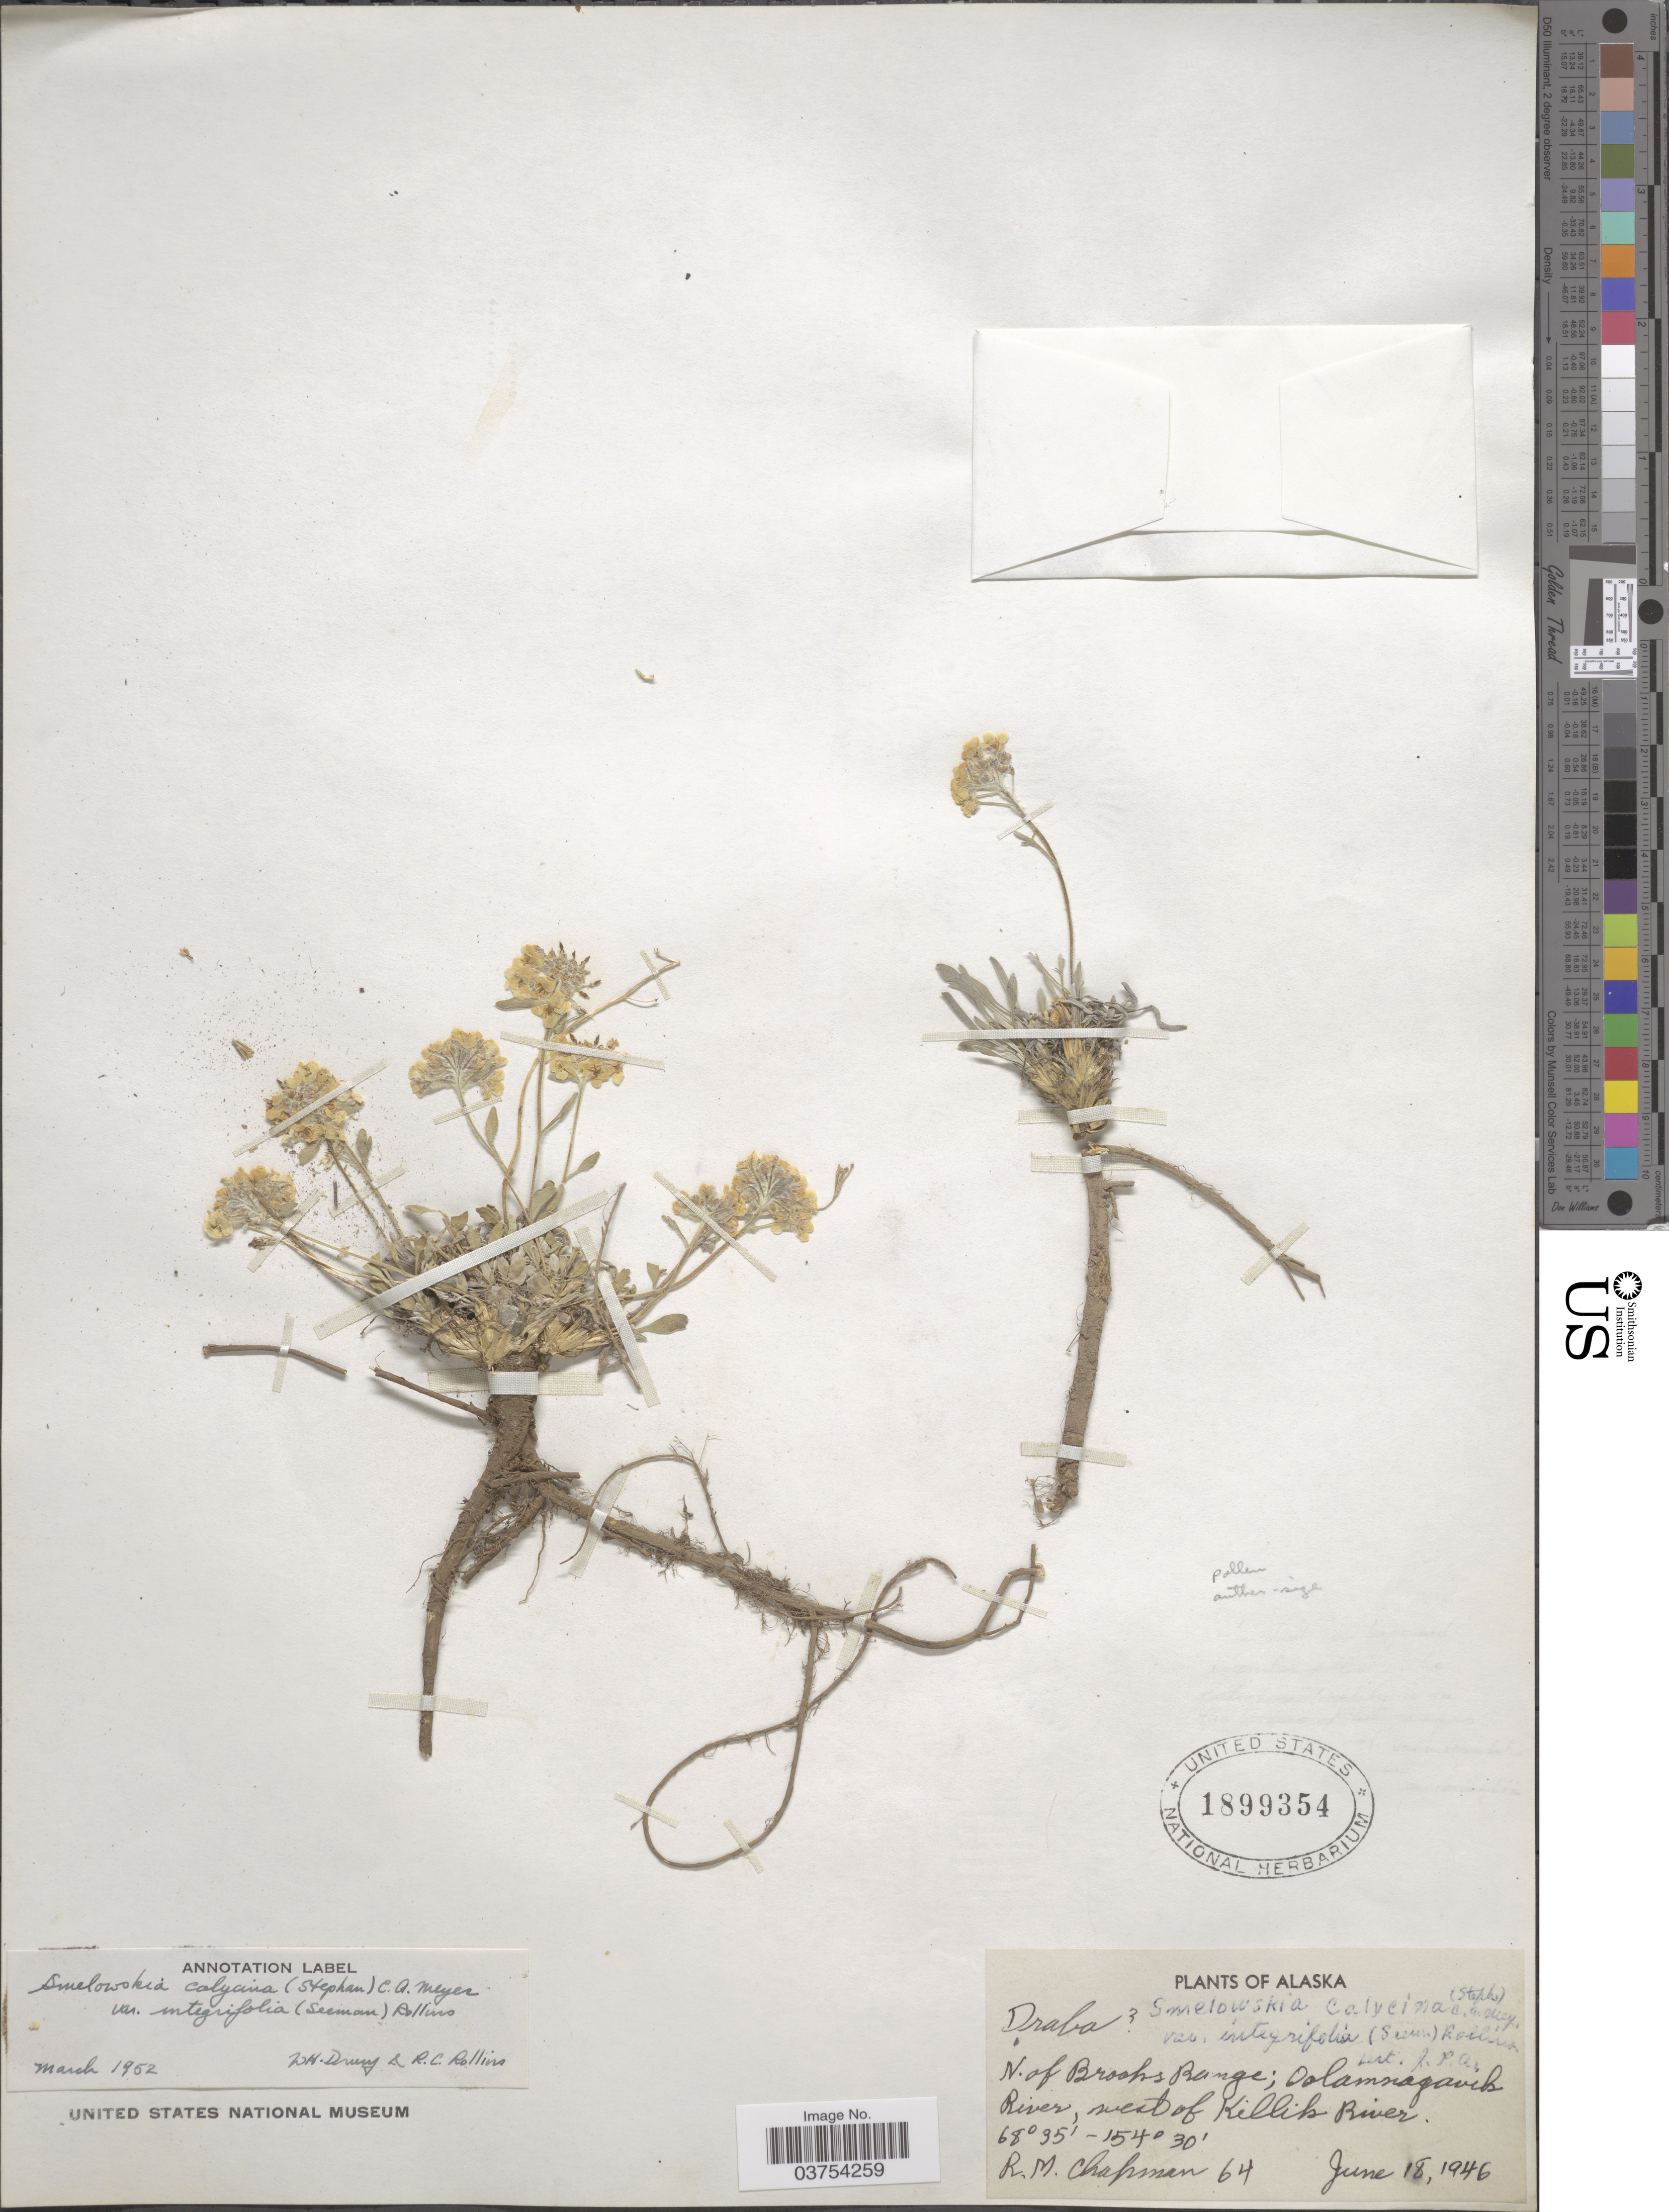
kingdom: Plantae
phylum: Tracheophyta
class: Magnoliopsida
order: Brassicales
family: Brassicaceae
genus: Smelowskia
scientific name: Smelowskia calycina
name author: (Stephan) C.A. Mey.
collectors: R. M. Chapman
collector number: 64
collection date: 1946-06-18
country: United States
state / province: Alaska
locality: N. of Brooks Range; Oolamnagavik River, west of Killik River.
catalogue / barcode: US 1899354